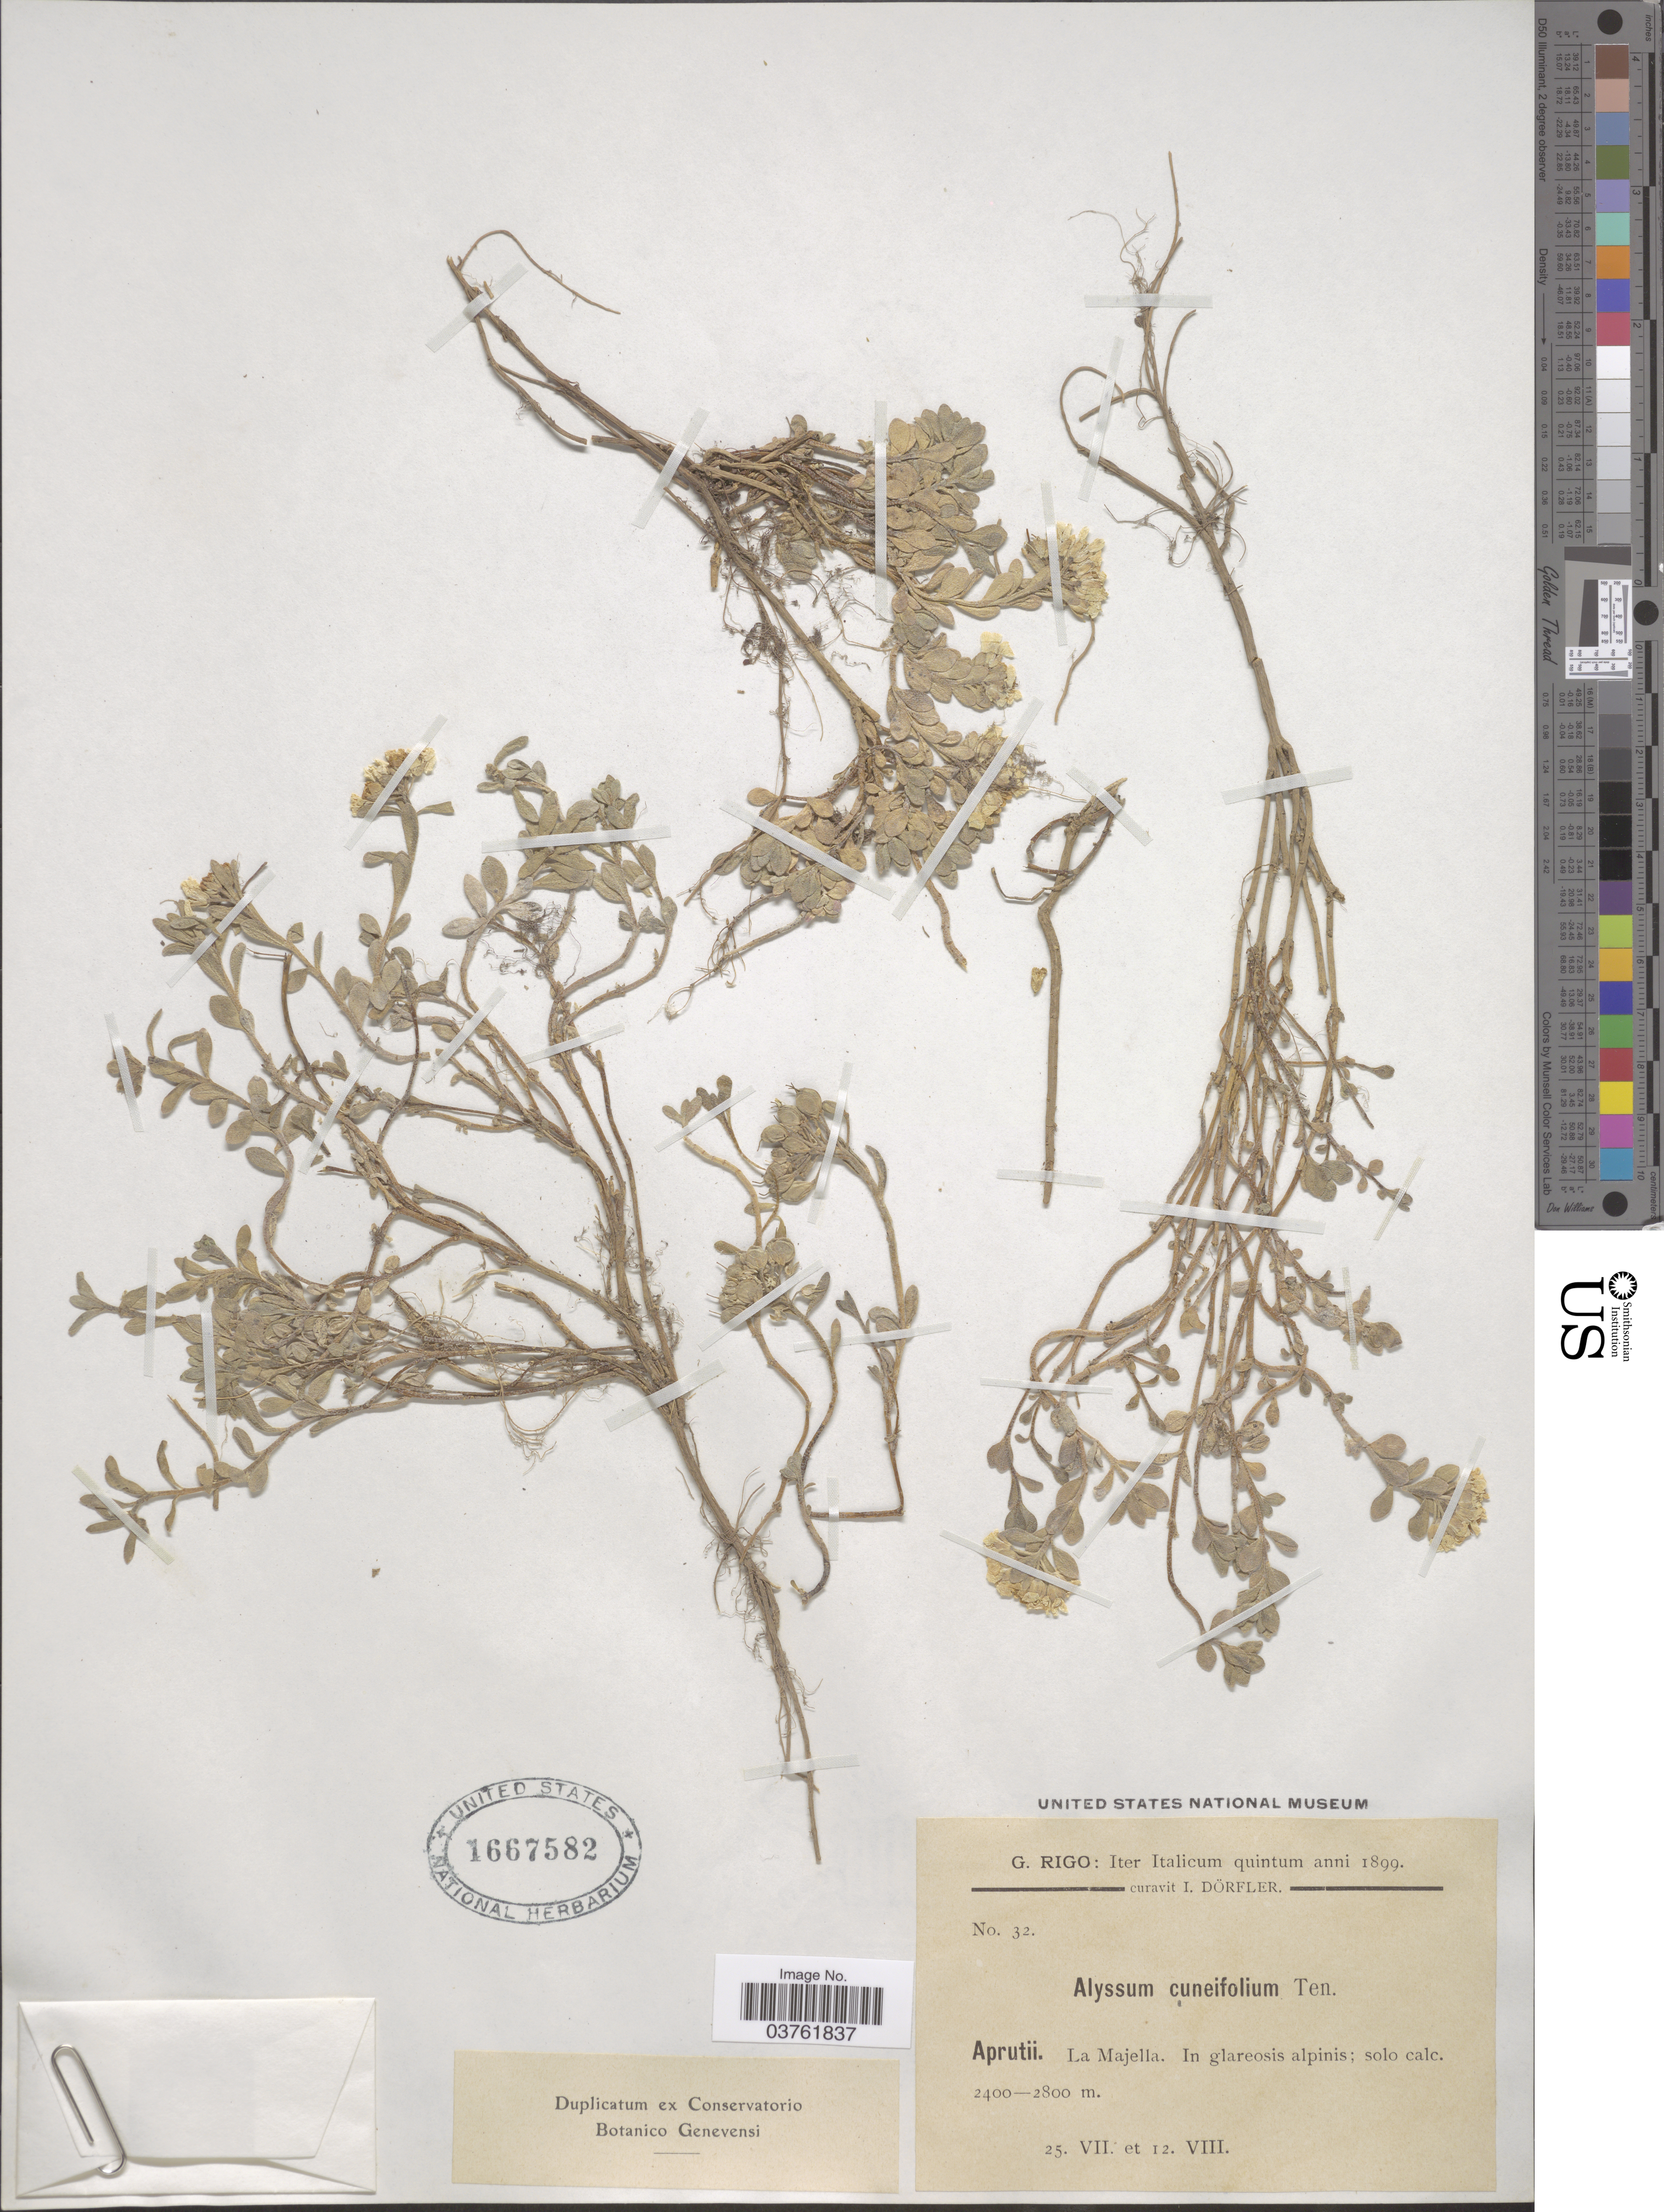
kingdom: Plantae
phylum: Tracheophyta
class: Magnoliopsida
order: Brassicales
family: Brassicaceae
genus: Alyssum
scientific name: Alyssum cuneifolium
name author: Ten.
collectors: G. Rigo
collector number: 32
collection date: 1899-07-25/1899-08-12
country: Italy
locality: Aprutii. La Majella. In glareosis alpinis; solo calc.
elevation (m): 2400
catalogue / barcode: US 1667582